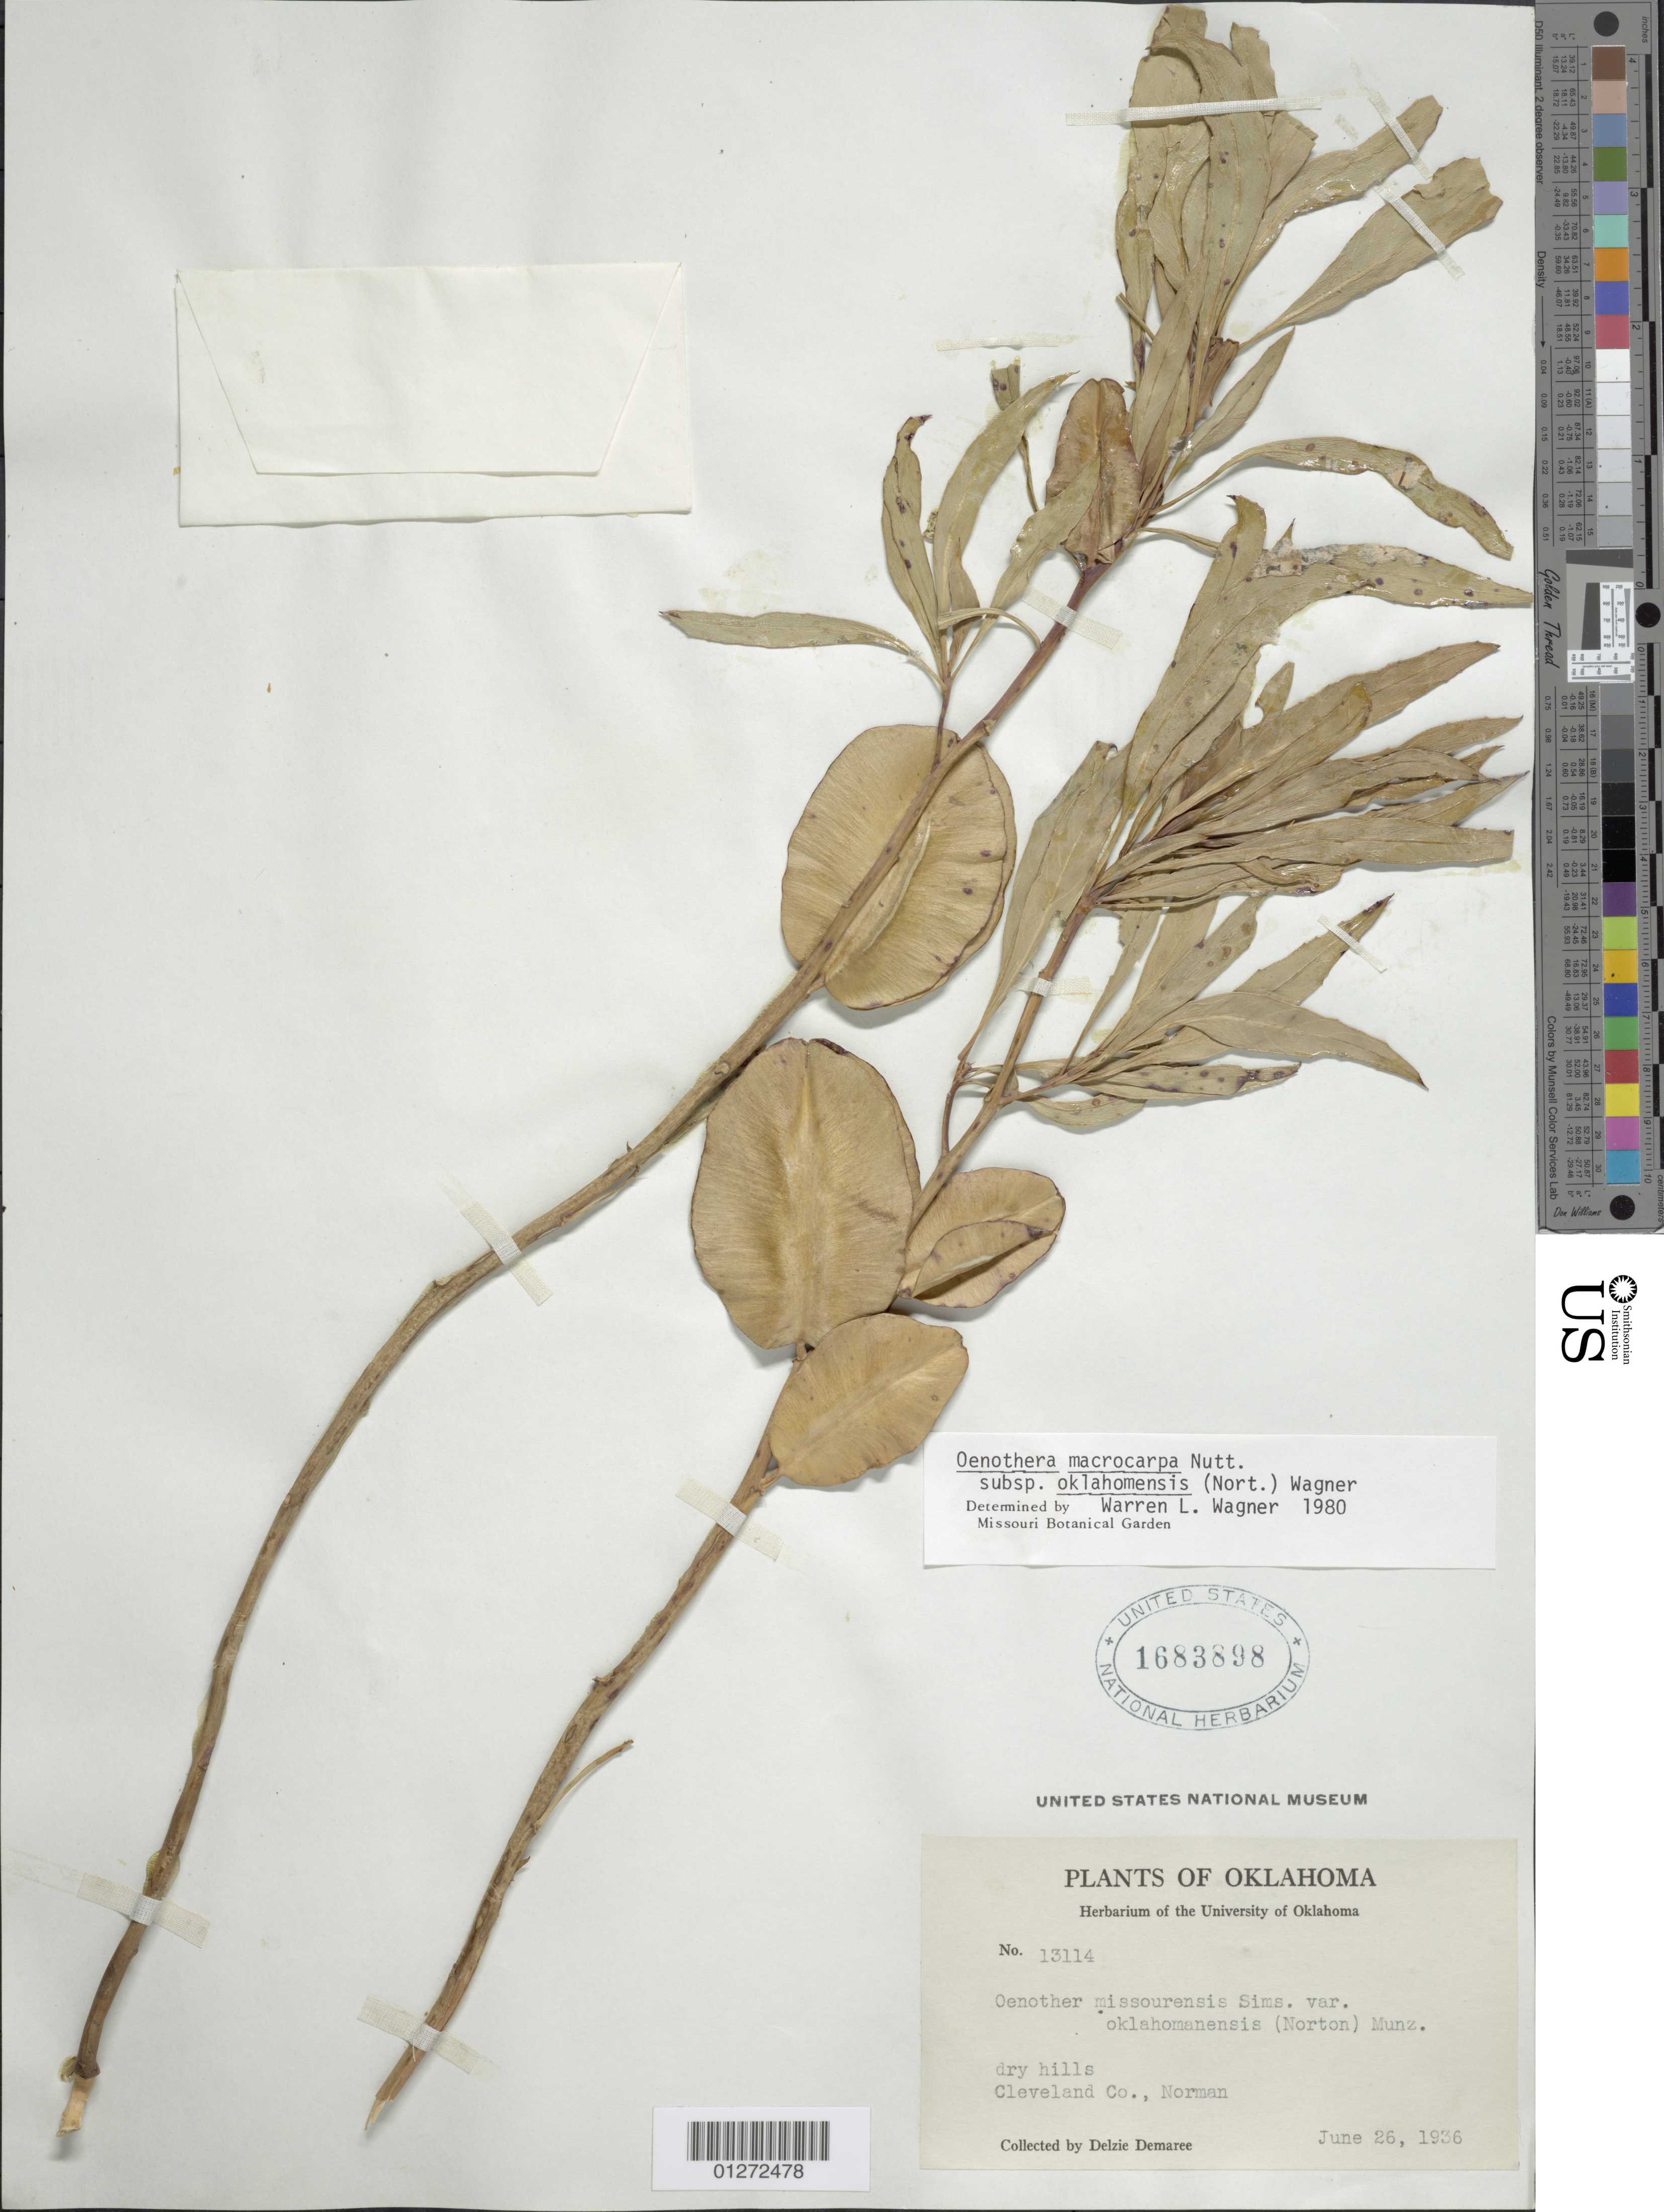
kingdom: Plantae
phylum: Tracheophyta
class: Magnoliopsida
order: Myrtales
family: Onagraceae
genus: Oenothera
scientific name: Oenothera macrocarpa subsp. oklahomensis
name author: (Norton) W.L. Wagner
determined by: Wagner, W. L., (BOT), Smithsonian Institution - National Museum of Natural History (UNITED STATES)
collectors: D. Demaree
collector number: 13144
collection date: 1936-06-26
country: United States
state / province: Oklahoma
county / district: Cleveland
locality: Norman.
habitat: dry hills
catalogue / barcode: US 1683898